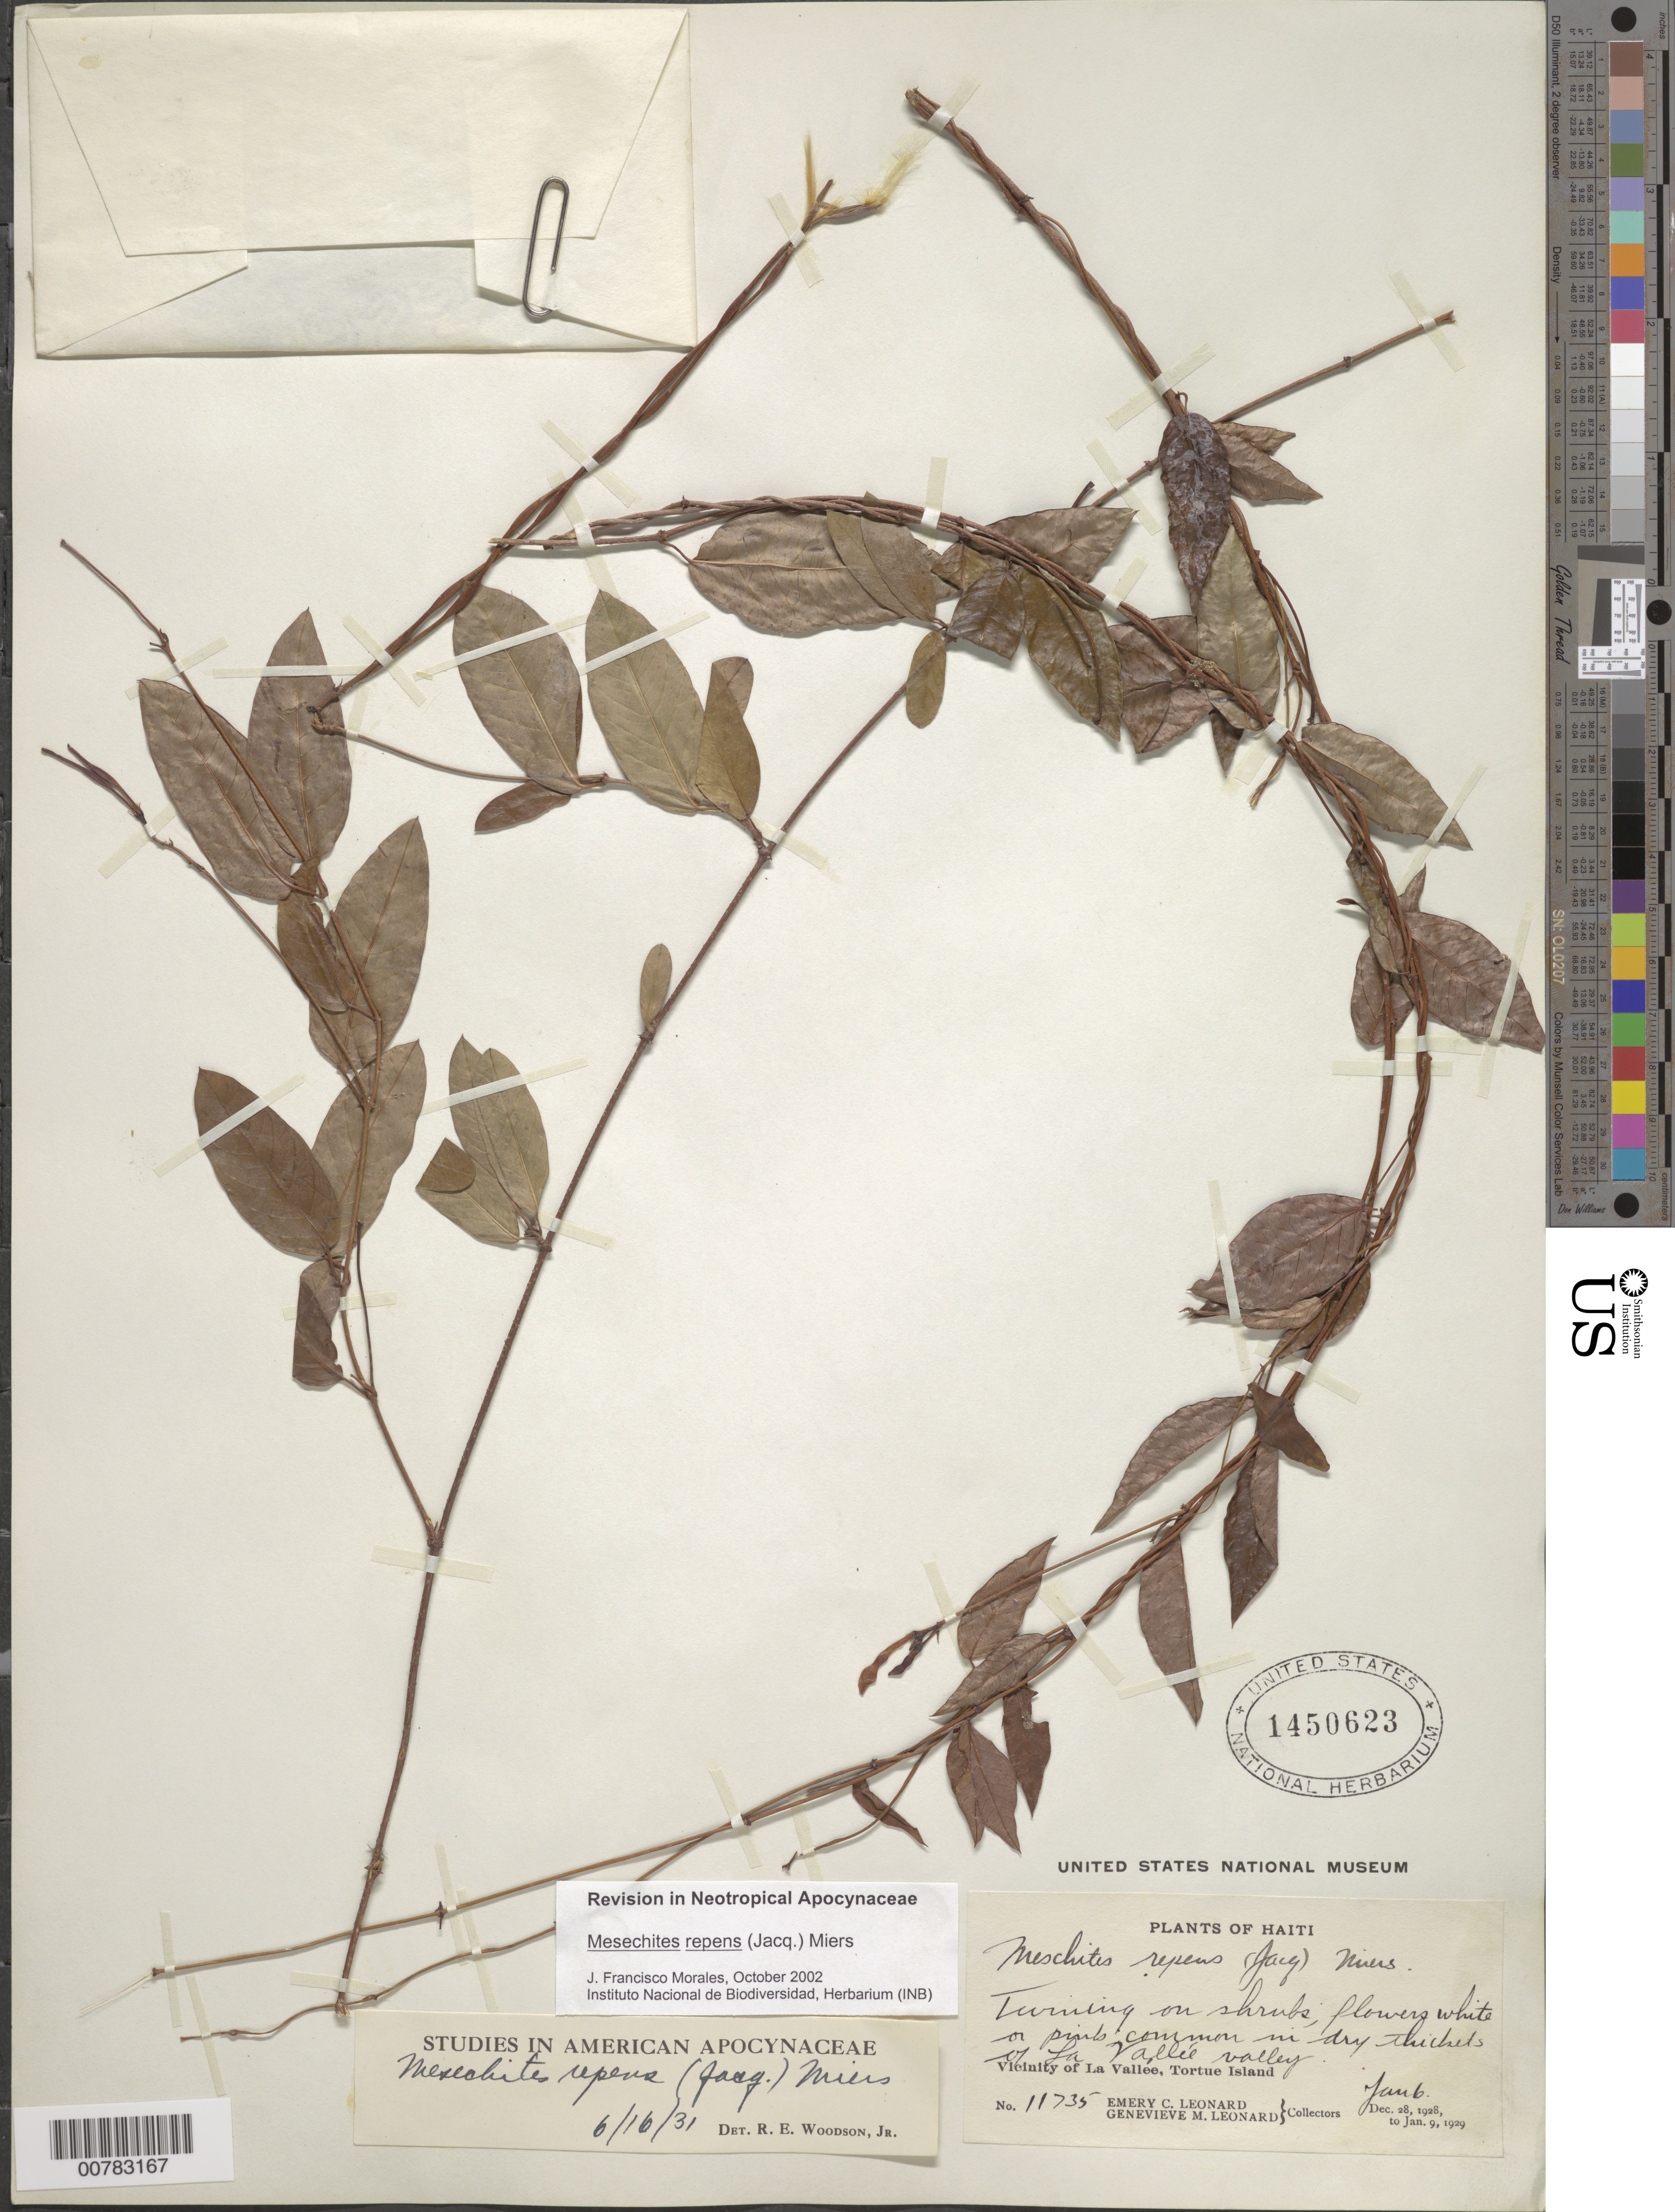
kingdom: Plantae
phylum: Tracheophyta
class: Magnoliopsida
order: Gentianales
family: Apocynaceae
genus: Mesechites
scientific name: Mesechites repens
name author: (Jacq.) Miers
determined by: Morales, J. F.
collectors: E. C. Leonard & G. M. Leonard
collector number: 11735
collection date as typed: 06 Jan 1929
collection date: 1929-01-06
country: Haiti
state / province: Nord-Óuest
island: Île de la Tortue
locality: Tortue Island, vicinity of La Vallée, La Vallée Valley.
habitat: In dry thicket.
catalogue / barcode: US 1450623